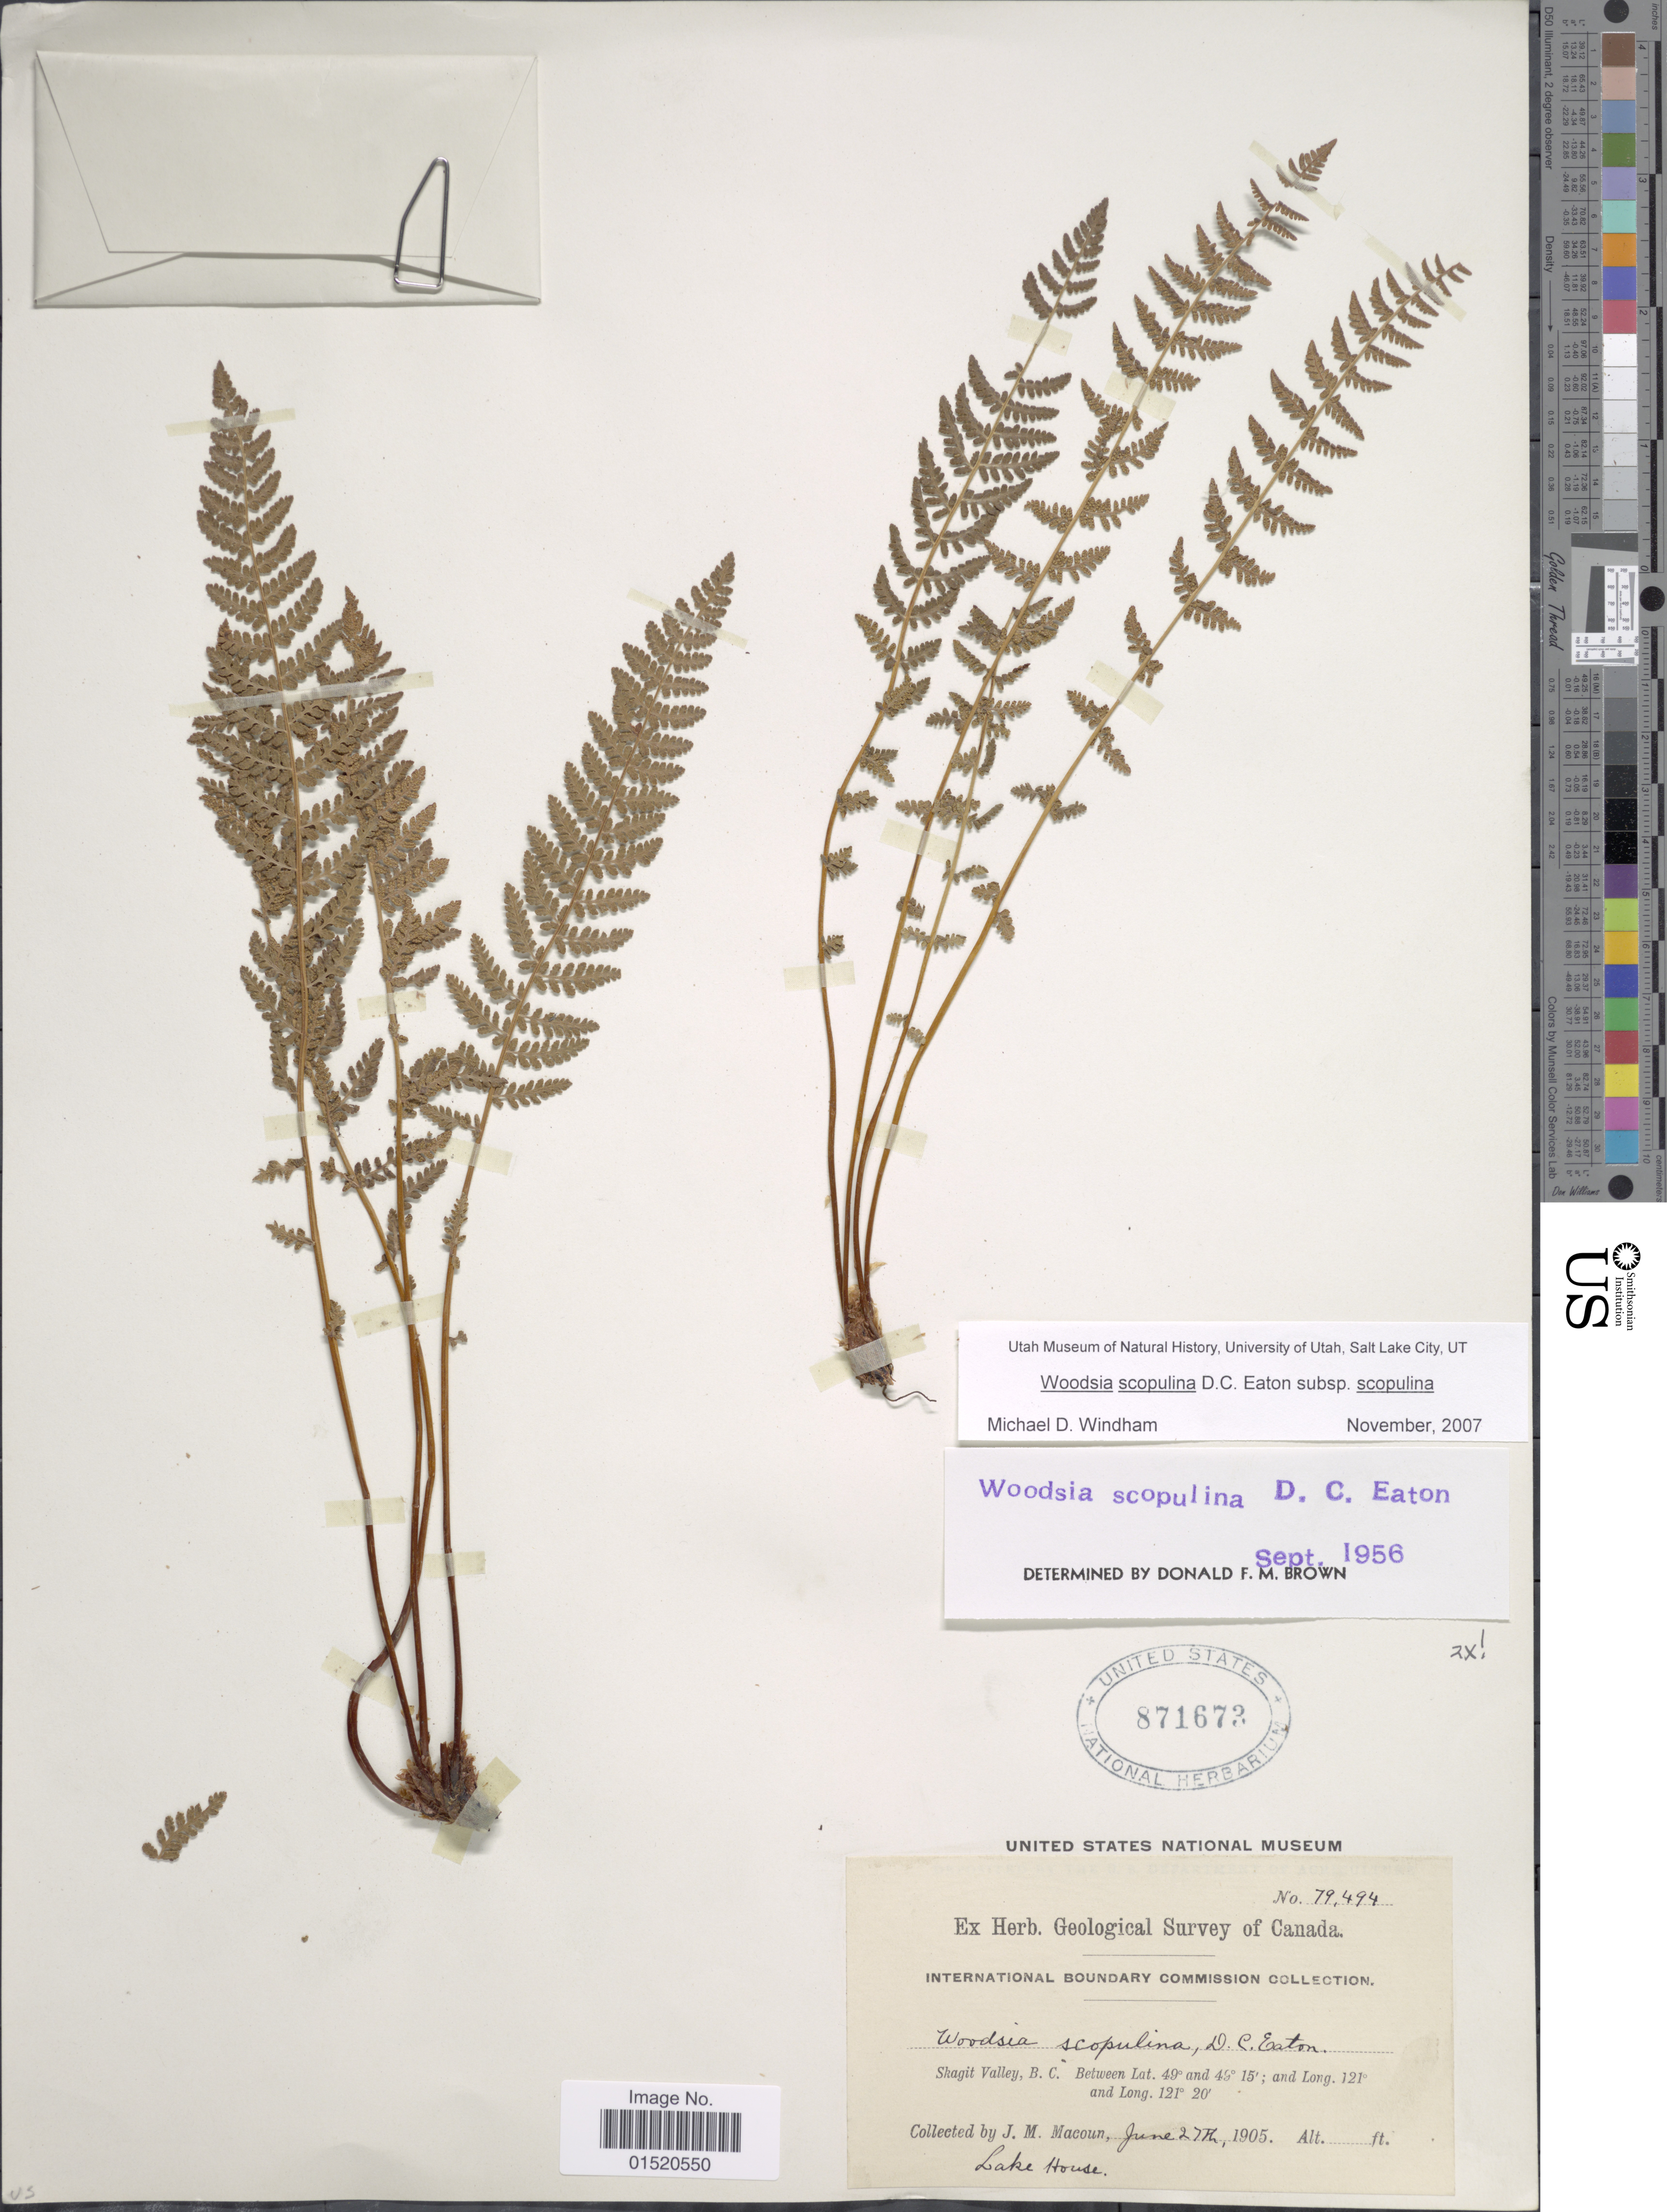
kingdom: Plantae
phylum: Tracheophyta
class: Polypodiopsida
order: Polypodiales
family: Woodsiaceae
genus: Woodsia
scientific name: Woodsia scopulina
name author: D.C. Eaton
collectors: J. M. Macoun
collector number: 79494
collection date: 1905-06-27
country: Canada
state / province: British Columbia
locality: Skagit Valley, Lake House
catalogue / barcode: US 871673